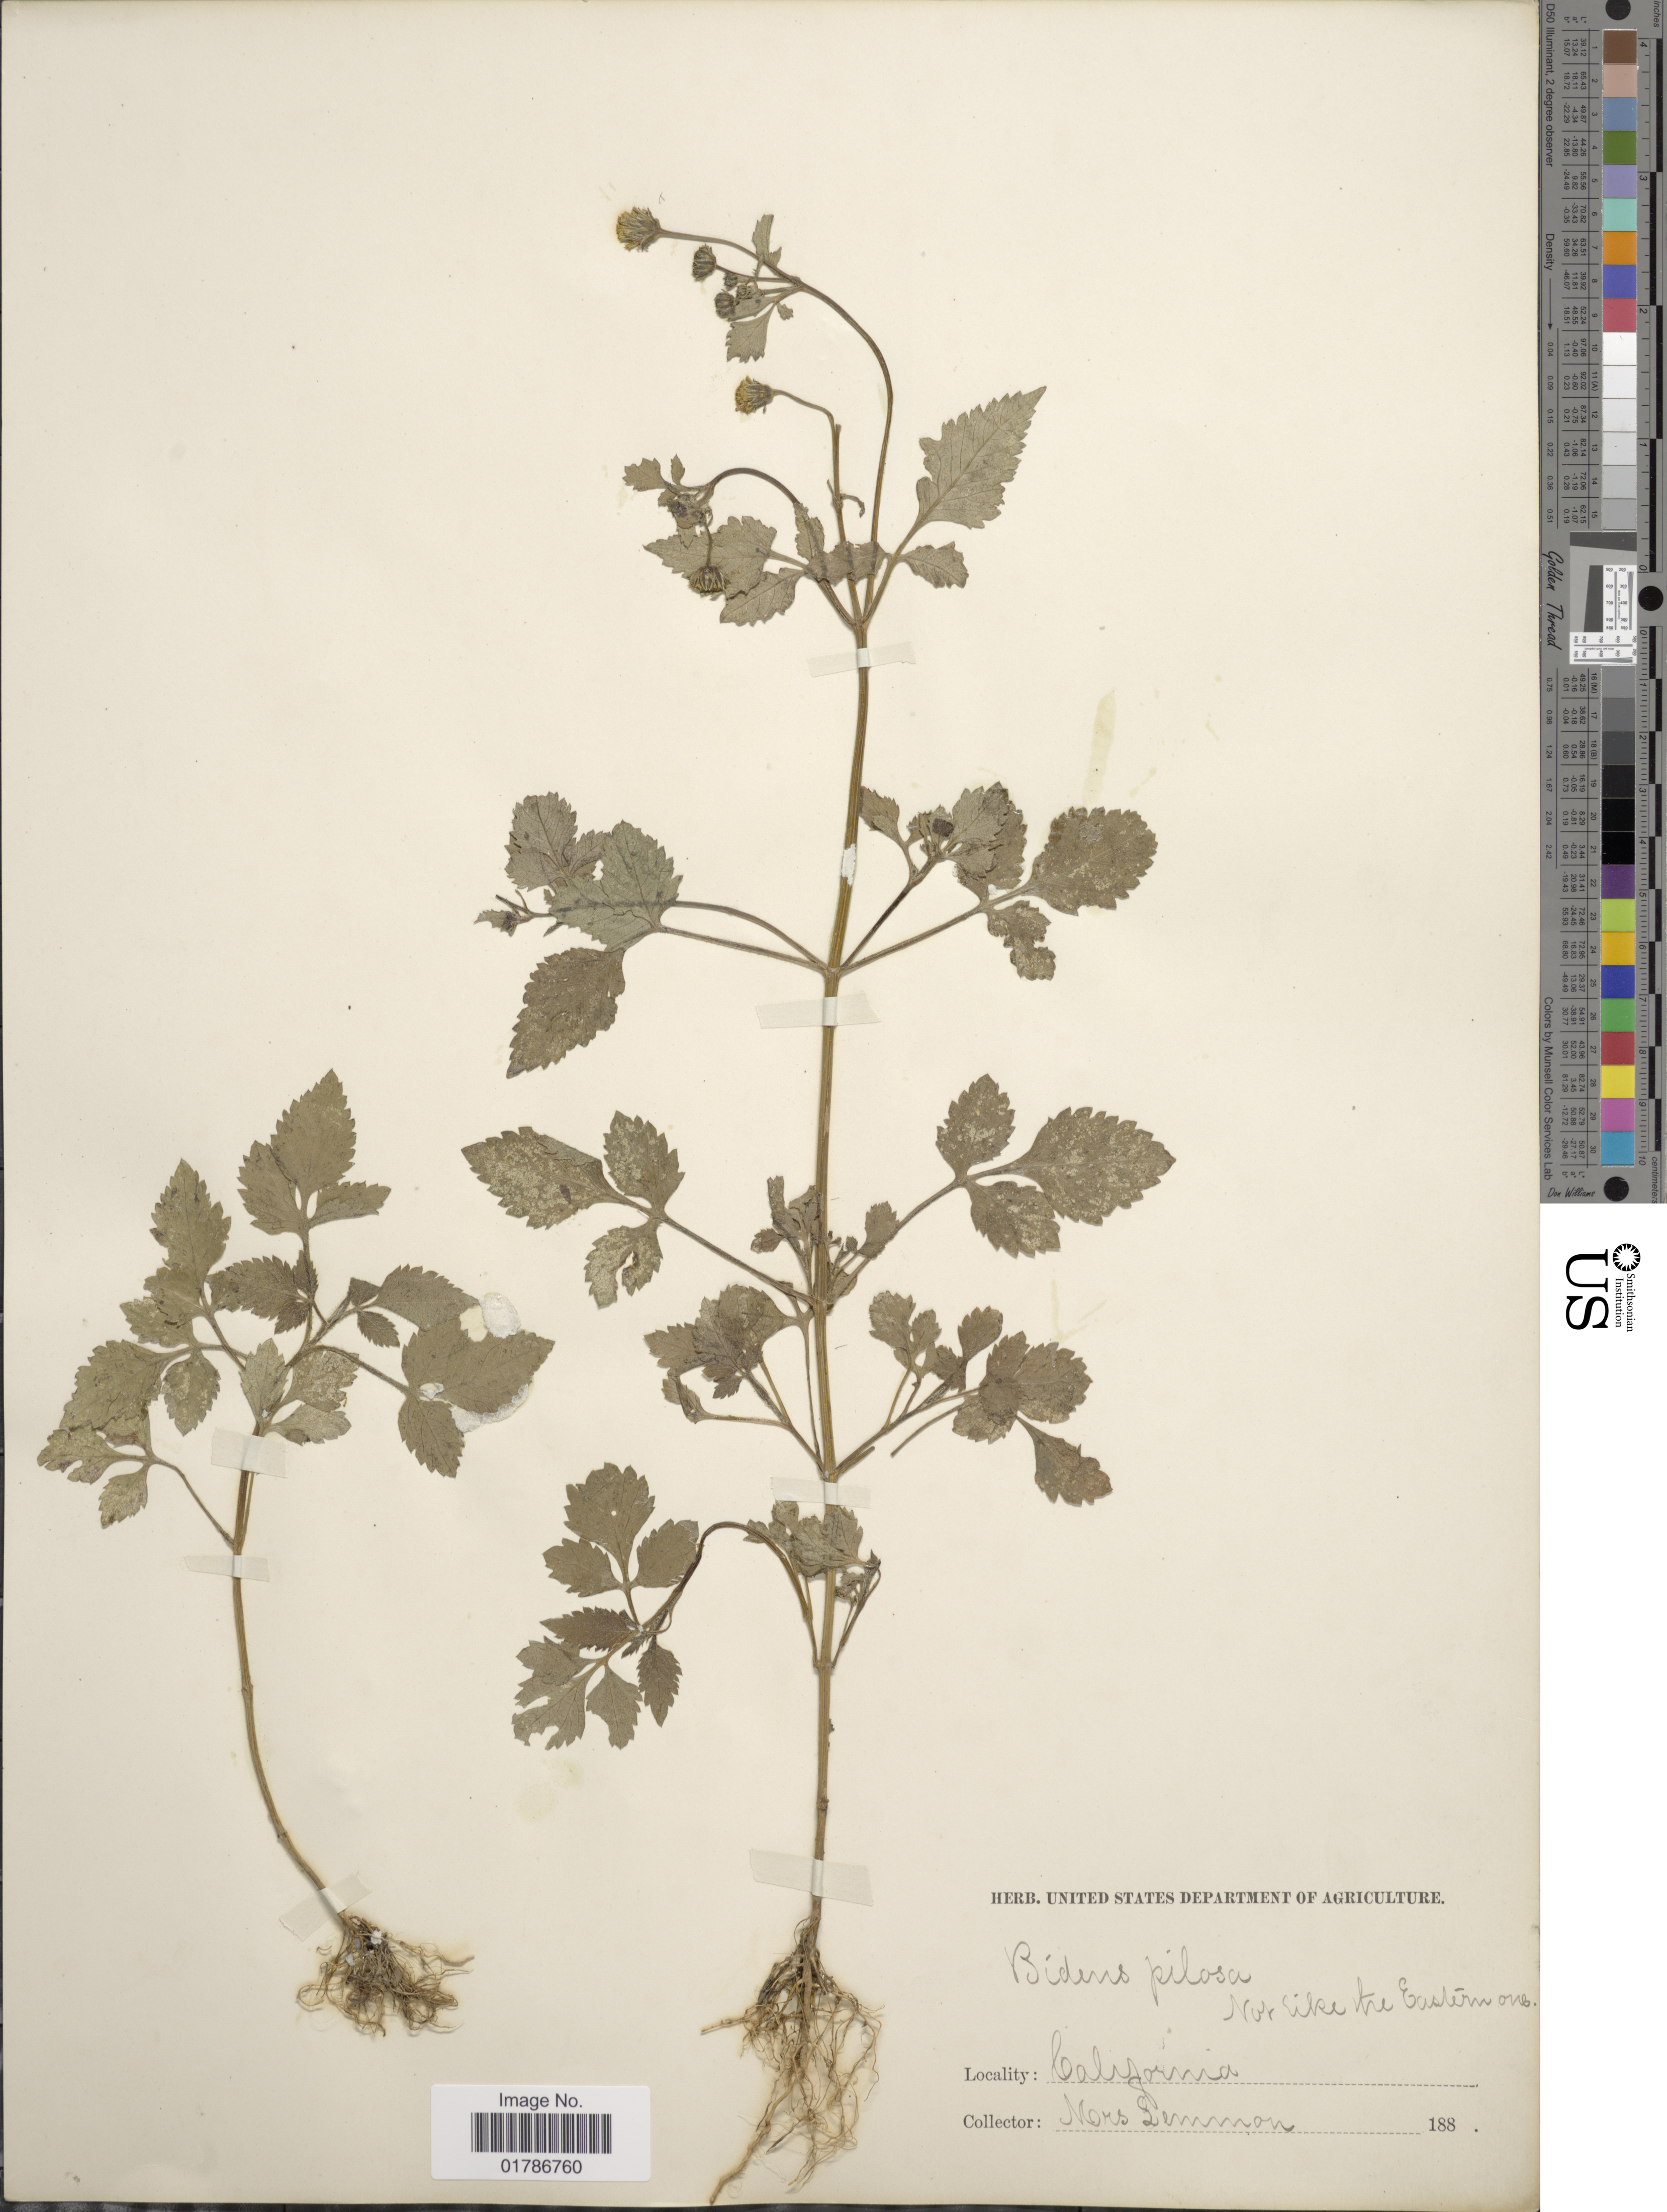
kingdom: Plantae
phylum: Tracheophyta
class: Magnoliopsida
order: Asterales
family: Asteraceae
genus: Bidens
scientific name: Bidens pilosa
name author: L.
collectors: Mrs. J. G. Lemmon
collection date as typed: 188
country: United States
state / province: California